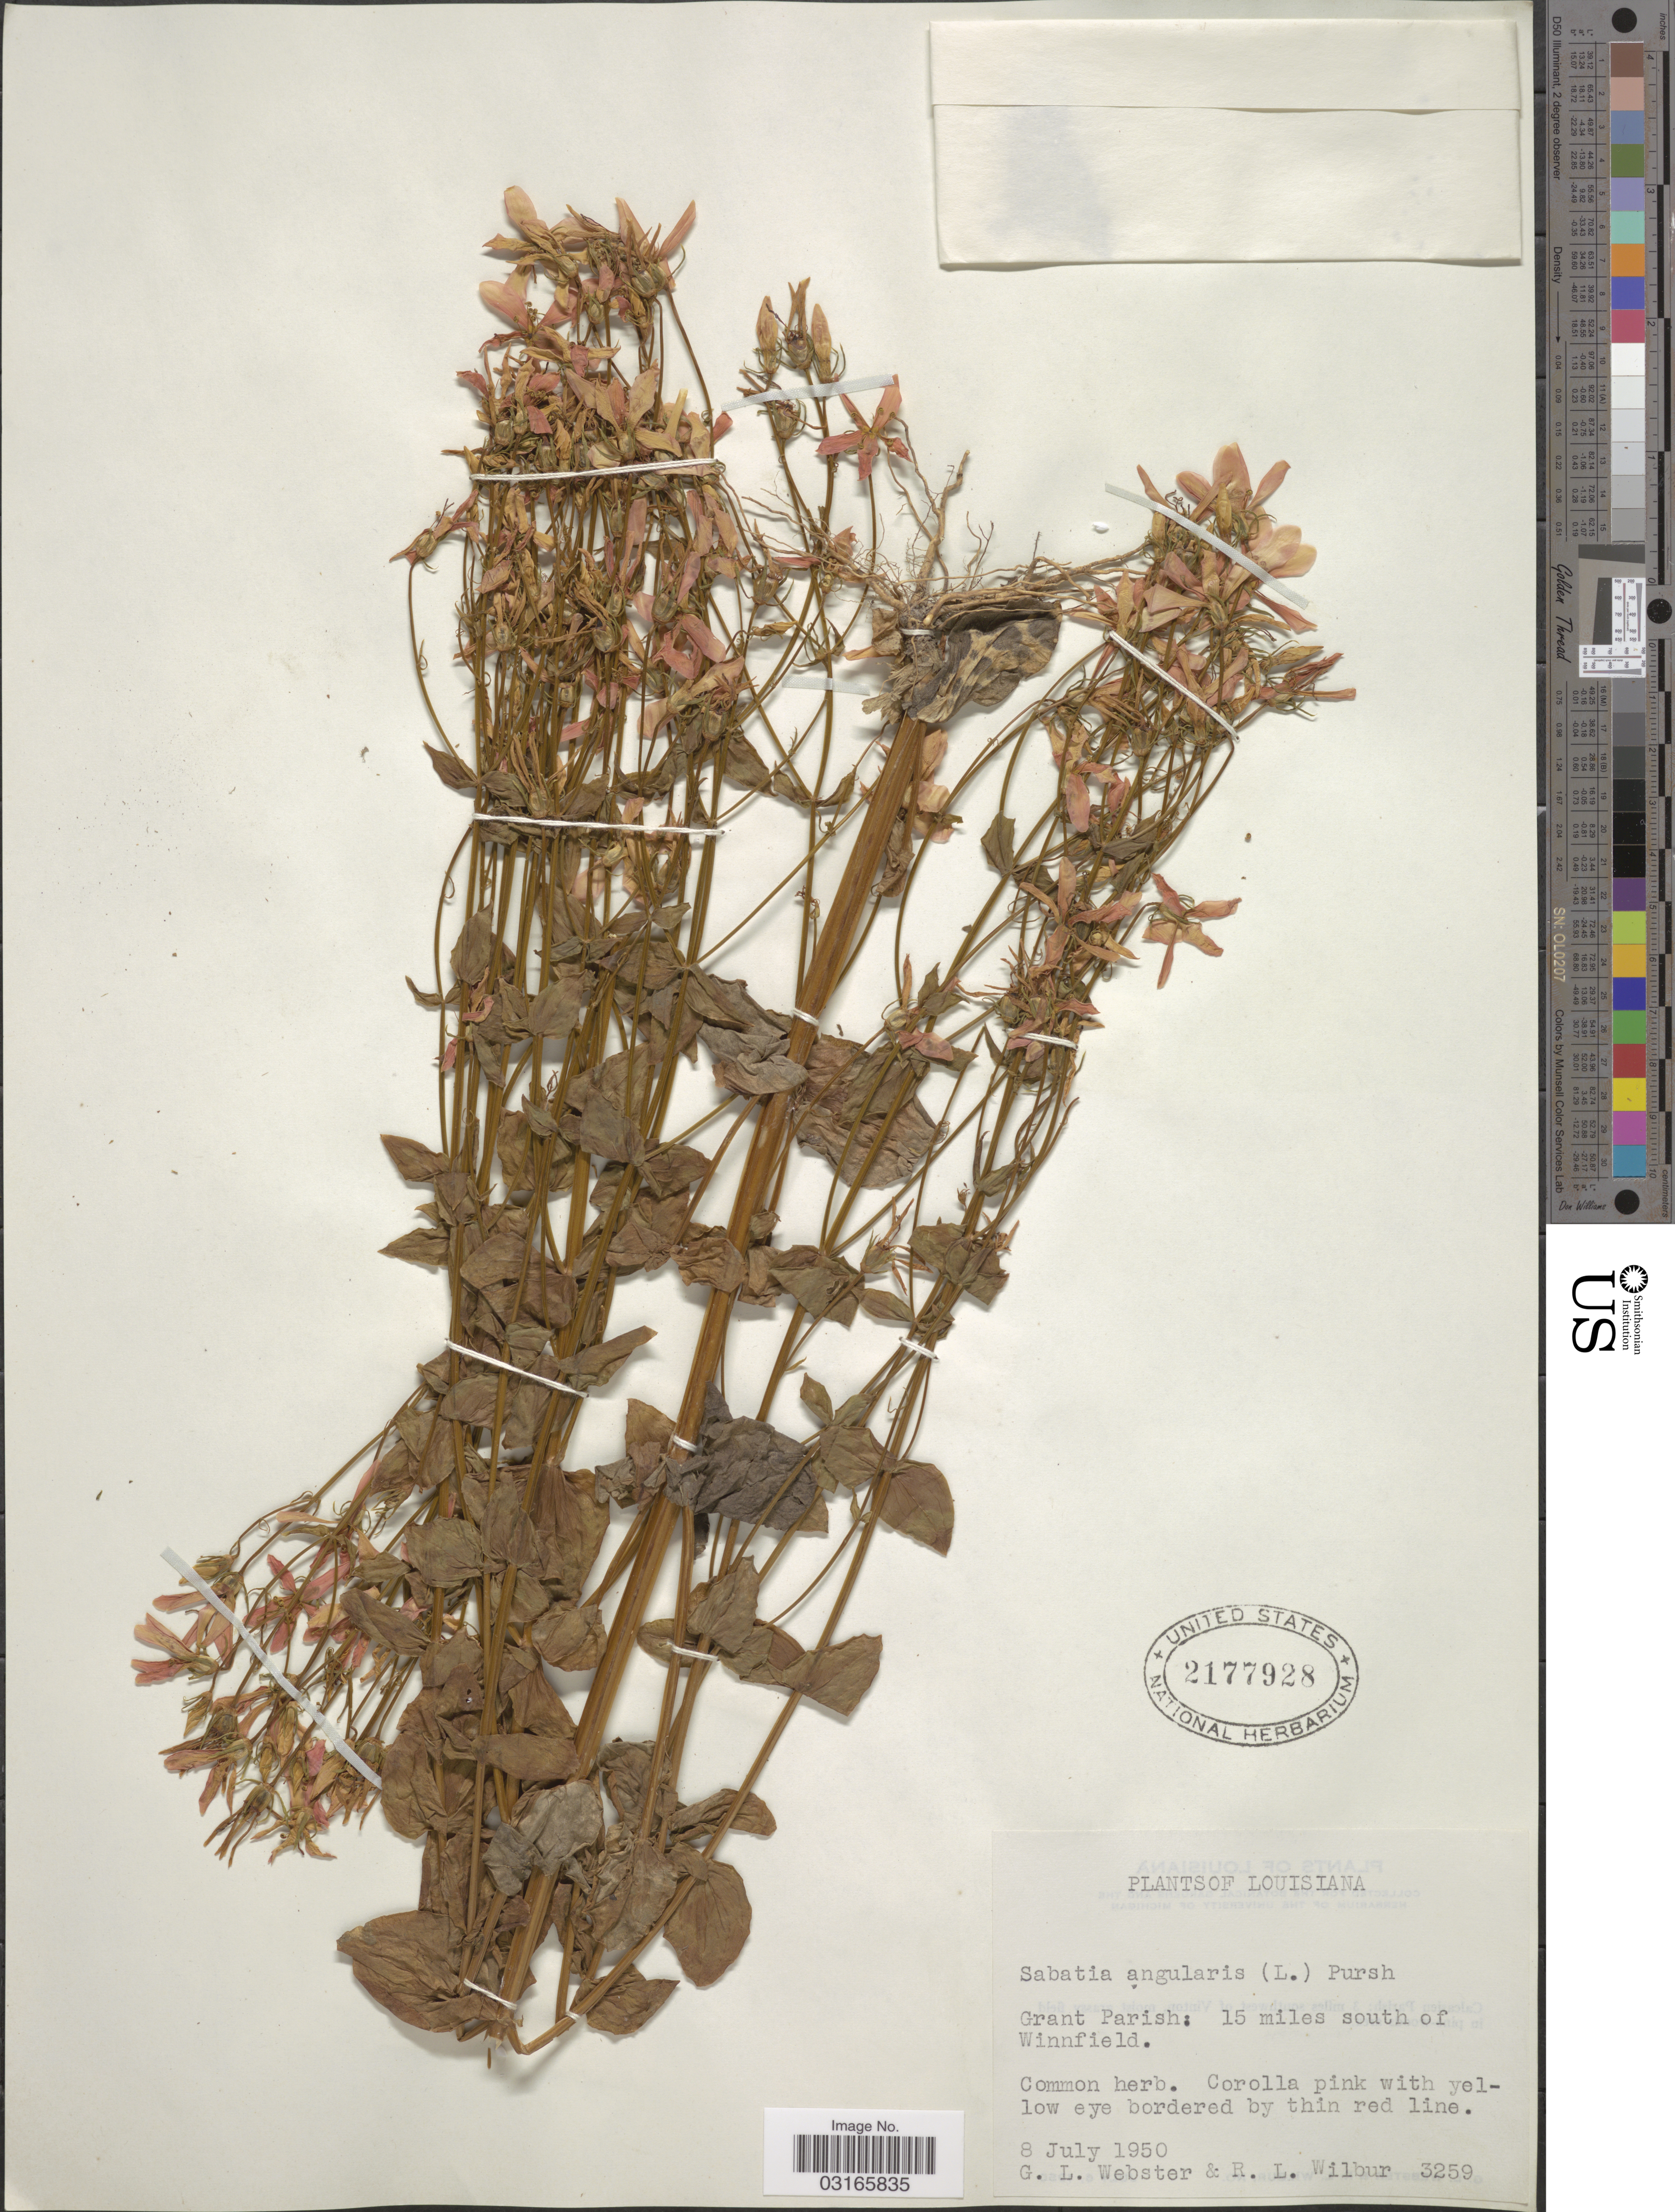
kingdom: Plantae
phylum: Tracheophyta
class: Magnoliopsida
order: Gentianales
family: Gentianaceae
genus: Sabatia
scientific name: Sabatia angularis (L.) Pursh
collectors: G. L. Webster & R. L. Wilbur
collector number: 3259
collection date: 1950-07-08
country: United States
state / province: Louisiana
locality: Grant Parish: 15 miles south of Winnfield.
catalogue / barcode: US 2177928